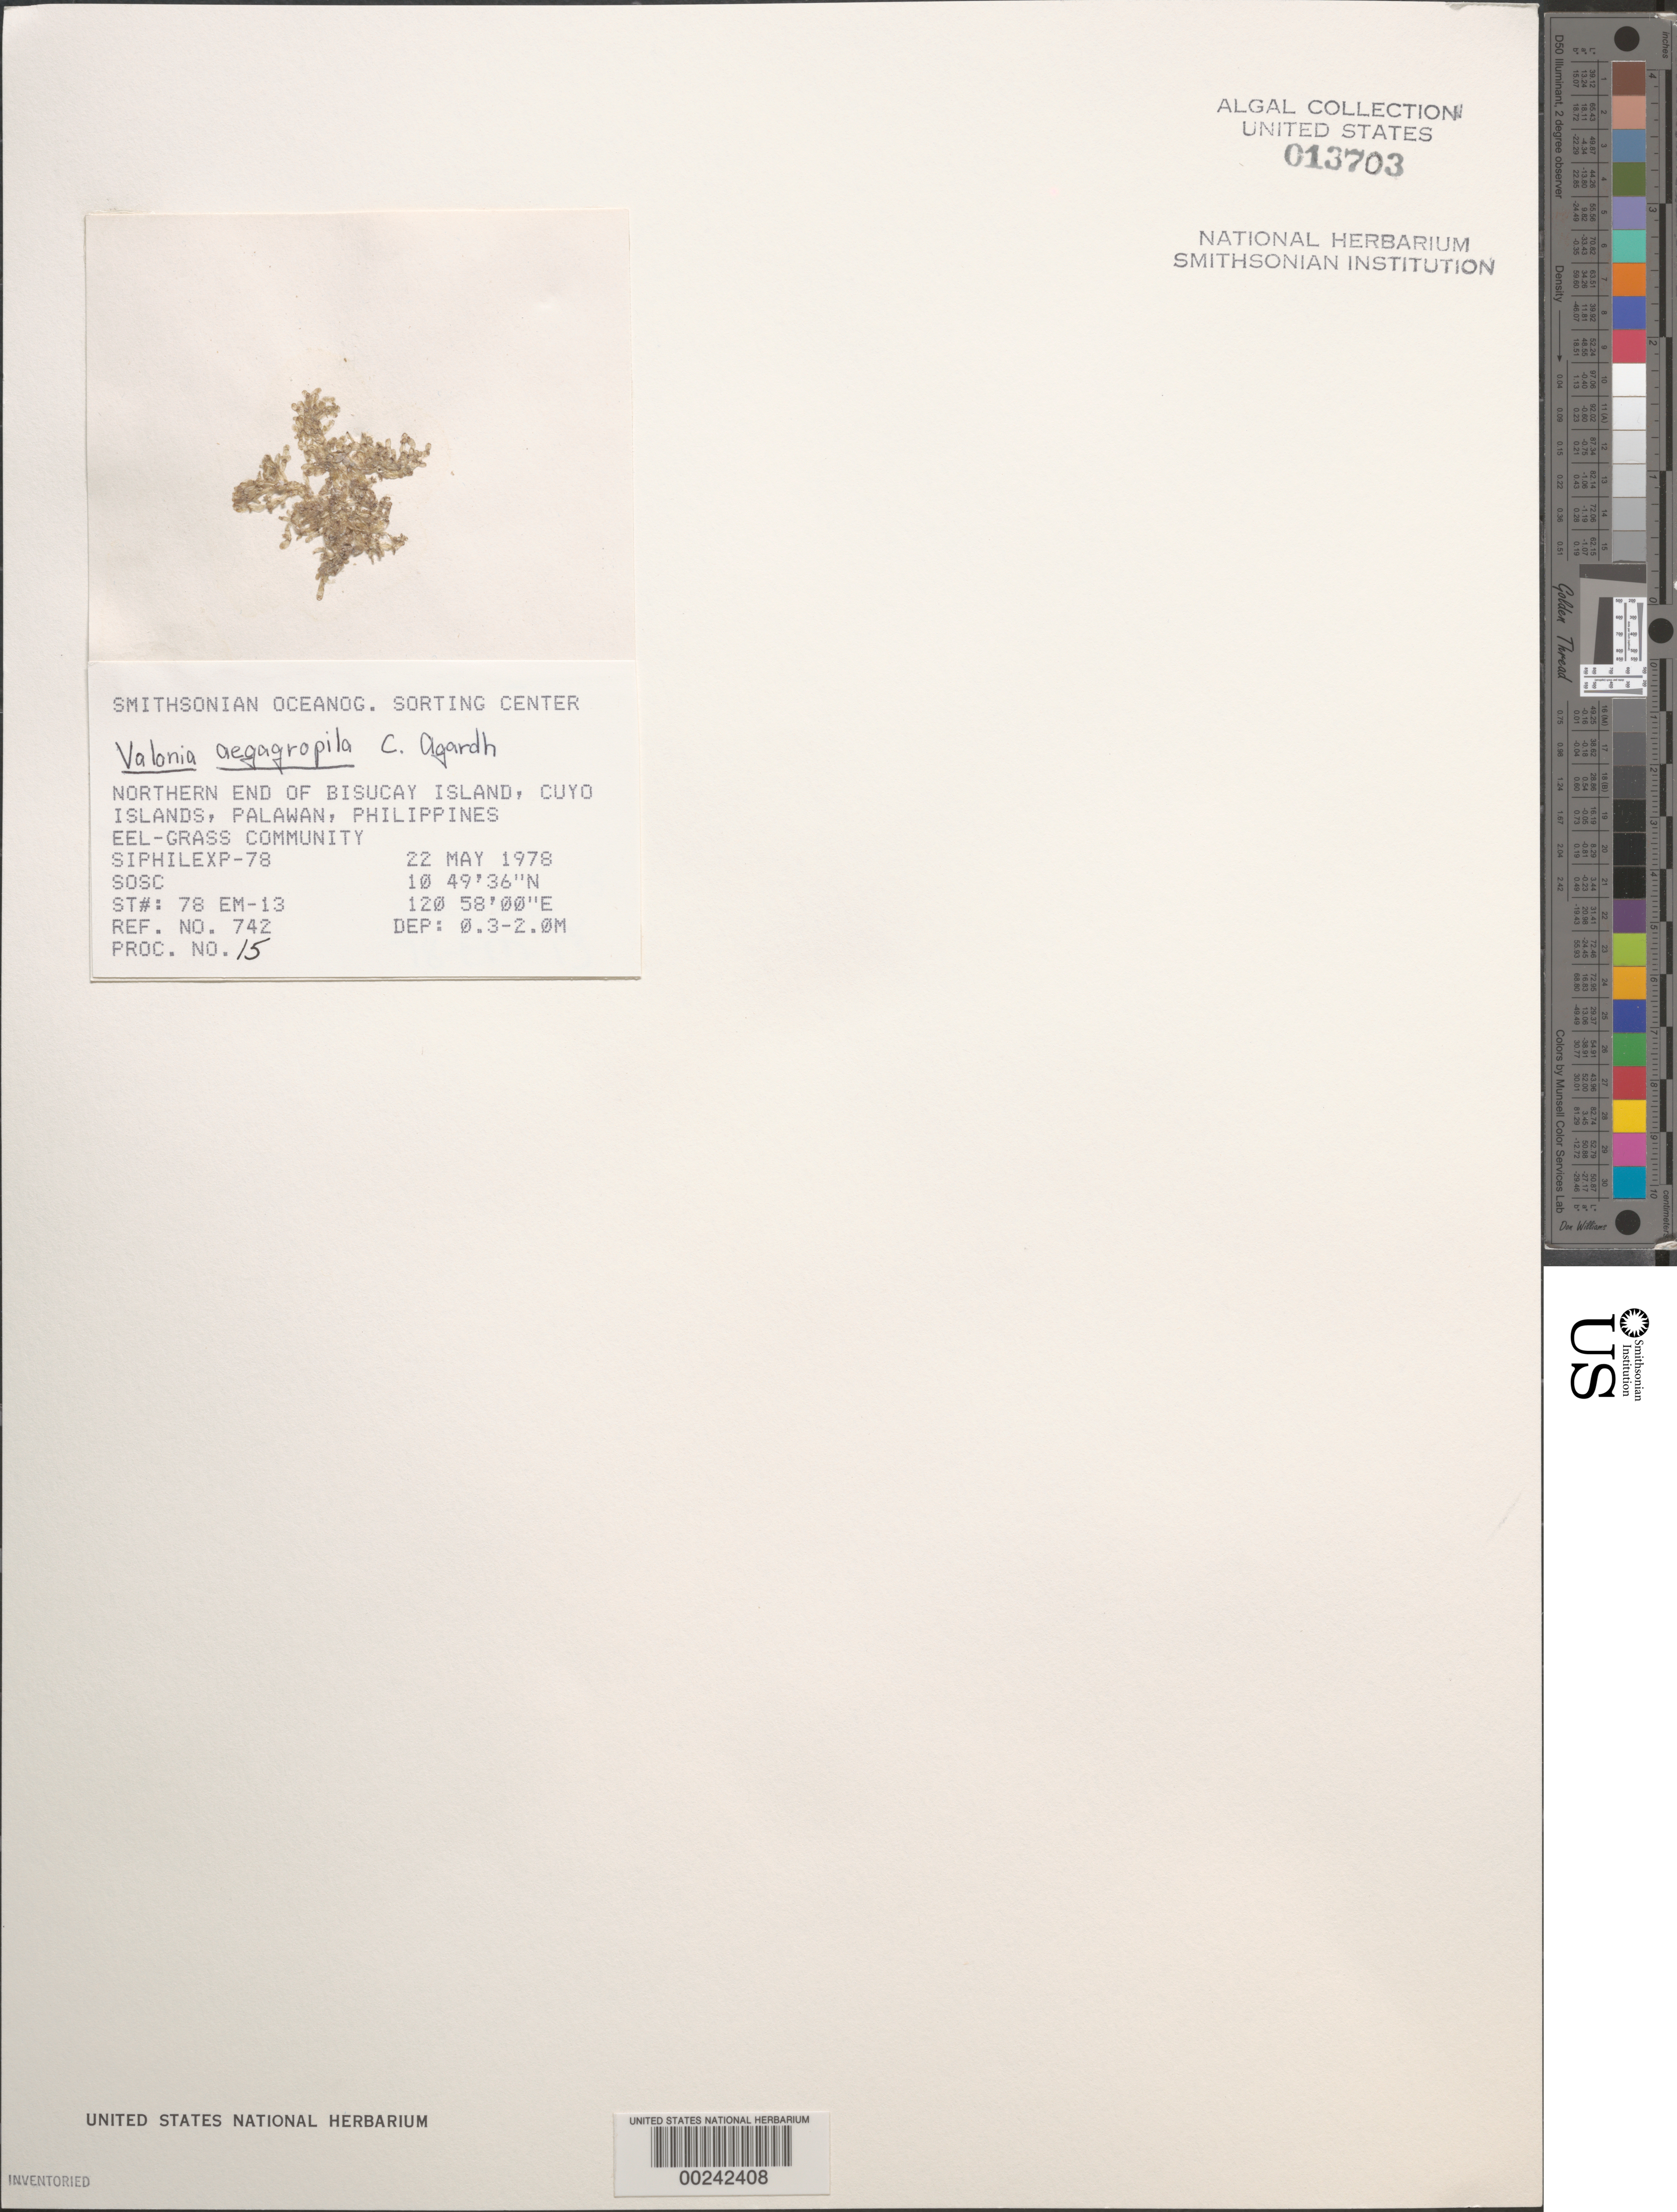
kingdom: Plantae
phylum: Chlorophyta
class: Ulvophyceae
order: Siphonocladales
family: Valoniaceae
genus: Valonia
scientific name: Valonia aegagropila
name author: C. Agardh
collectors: SOSC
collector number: Station 78 Em-13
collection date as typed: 22 May 1978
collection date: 1978-05-22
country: Philippines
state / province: Mimaropa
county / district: Palawan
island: Bisucay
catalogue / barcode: US 13703